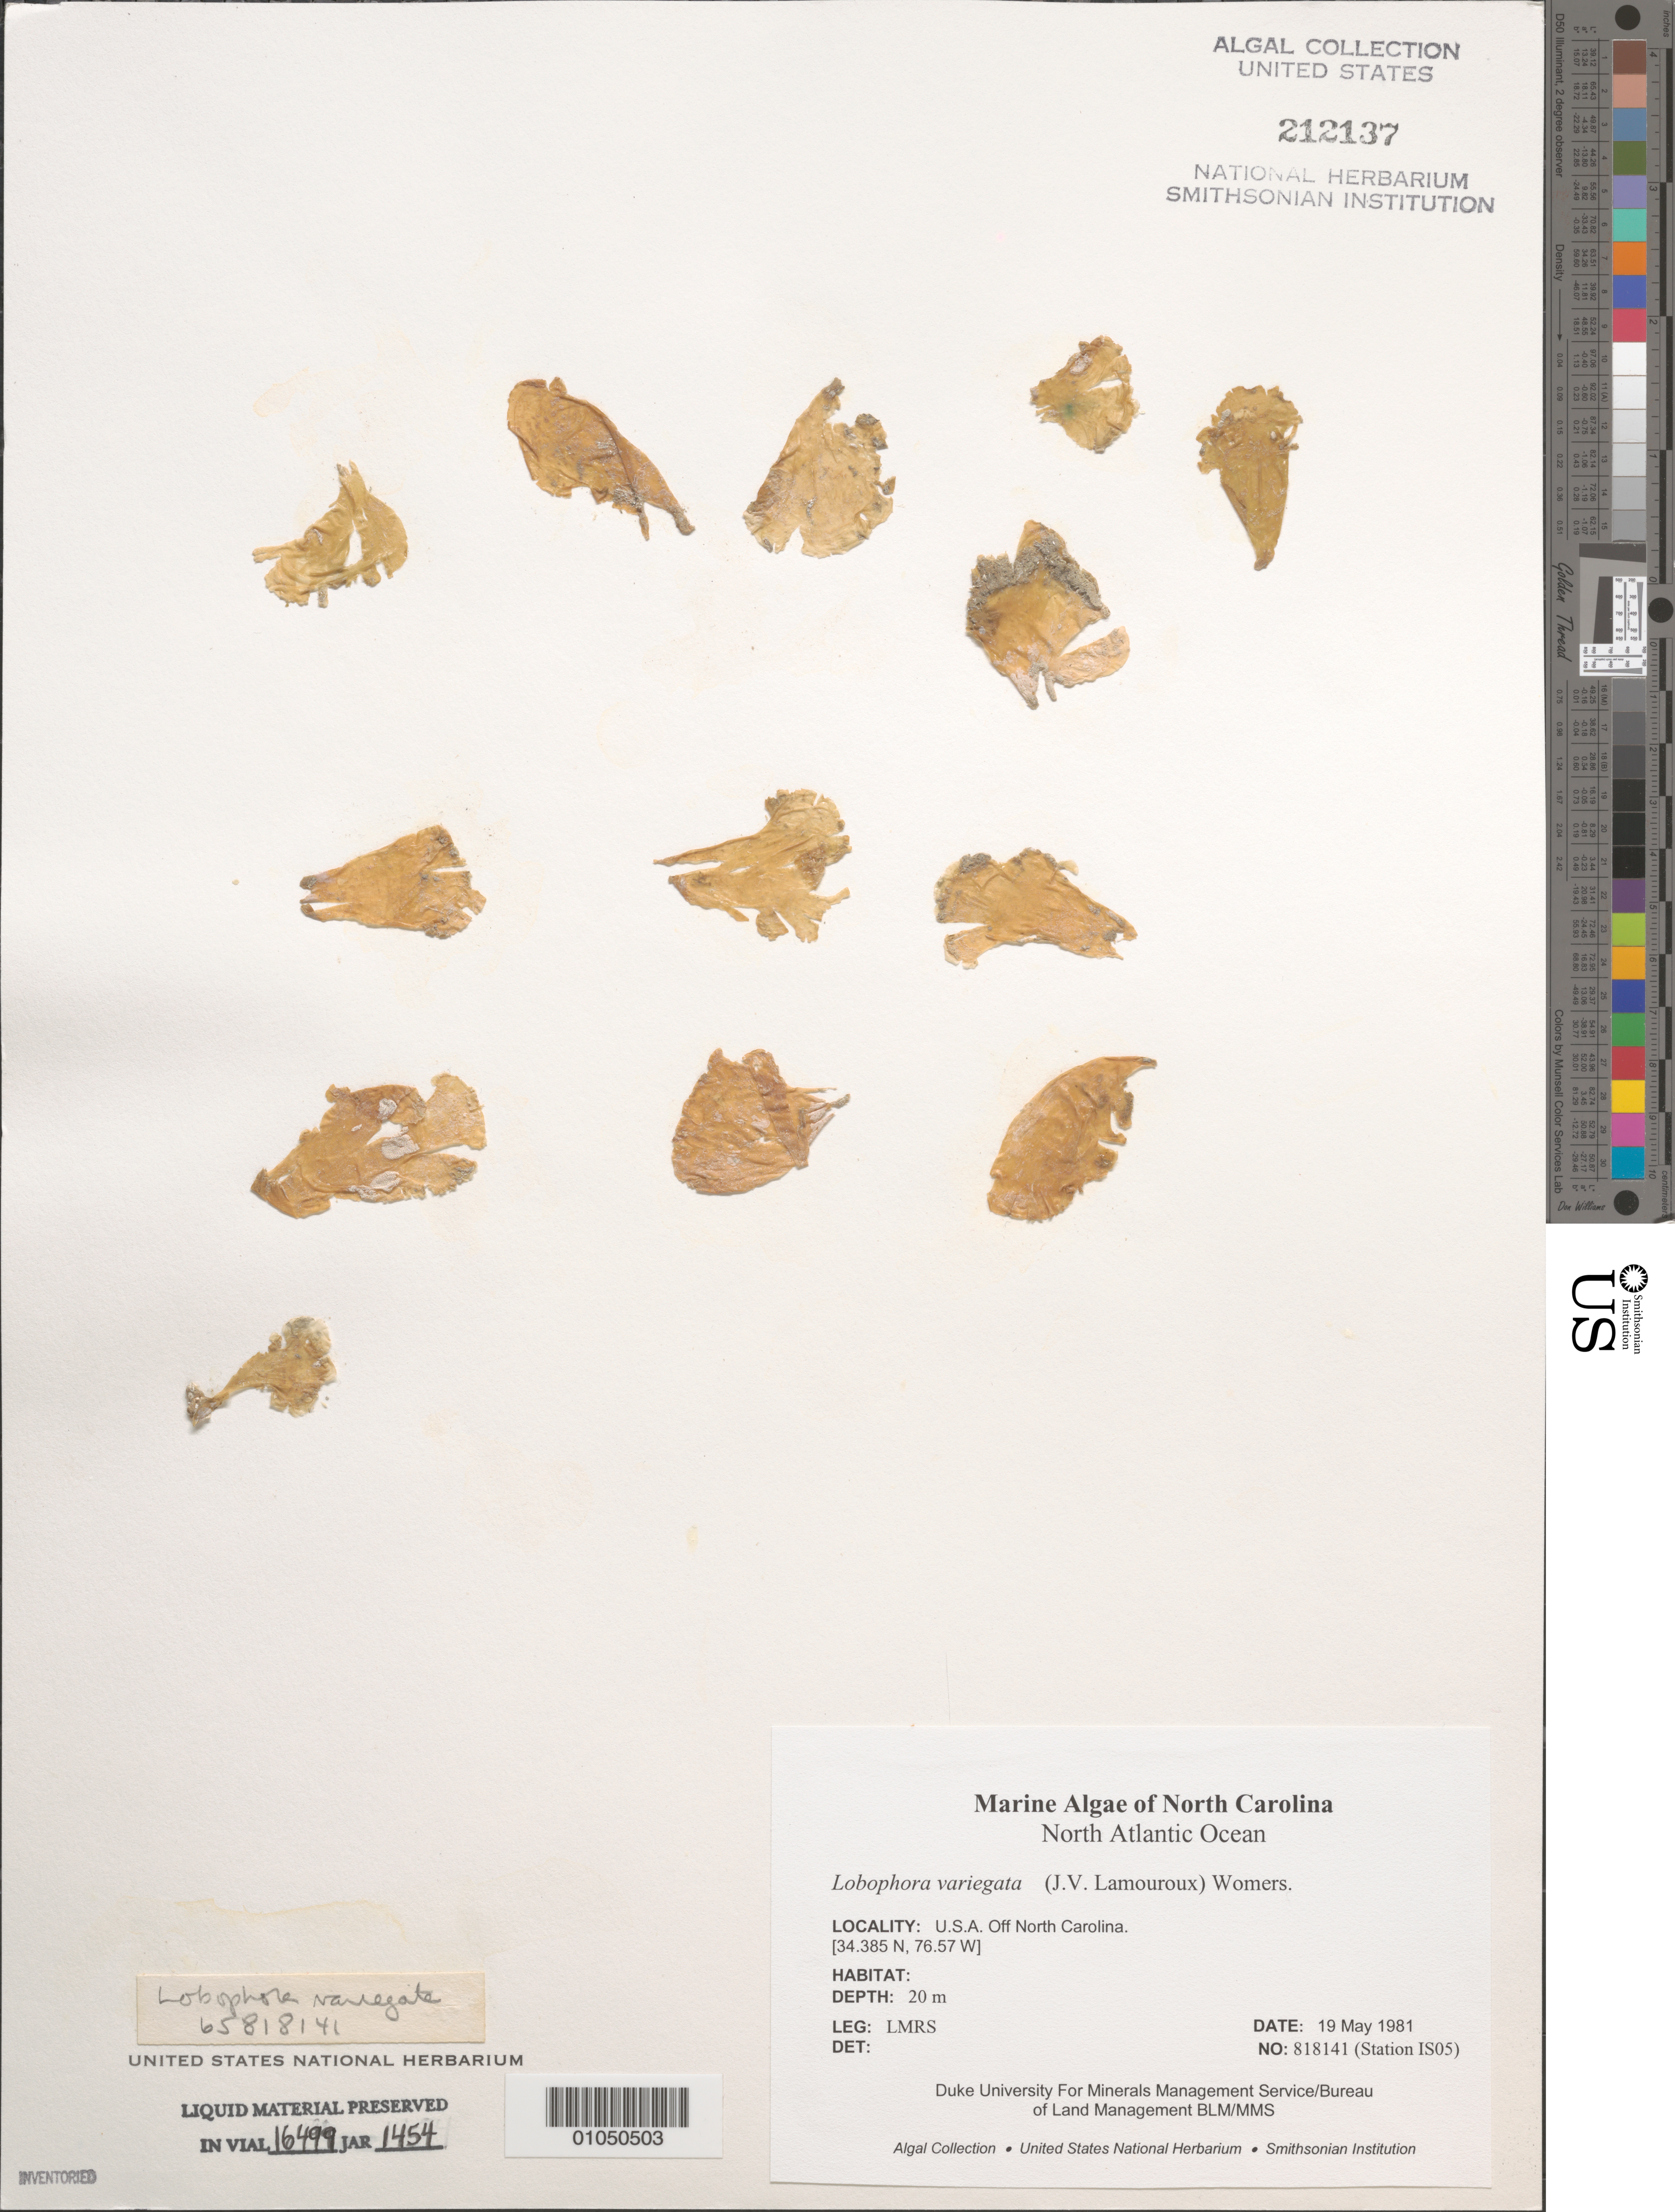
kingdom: Chromista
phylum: Ochrophyta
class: Phaeophyceae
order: Dictyotales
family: Dictyotaceae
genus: Lobophora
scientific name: Lobophora variegata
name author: (J.V.Lamouroux) Womersley & E.C. Oliveira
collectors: LMRS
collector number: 818141 (Station IS05)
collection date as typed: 19 May 1981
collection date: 1981-05-19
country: United States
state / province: North Carolina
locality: North Atlantic Ocean off North Carolina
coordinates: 34.385 N, 76.57 W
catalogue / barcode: US 212137